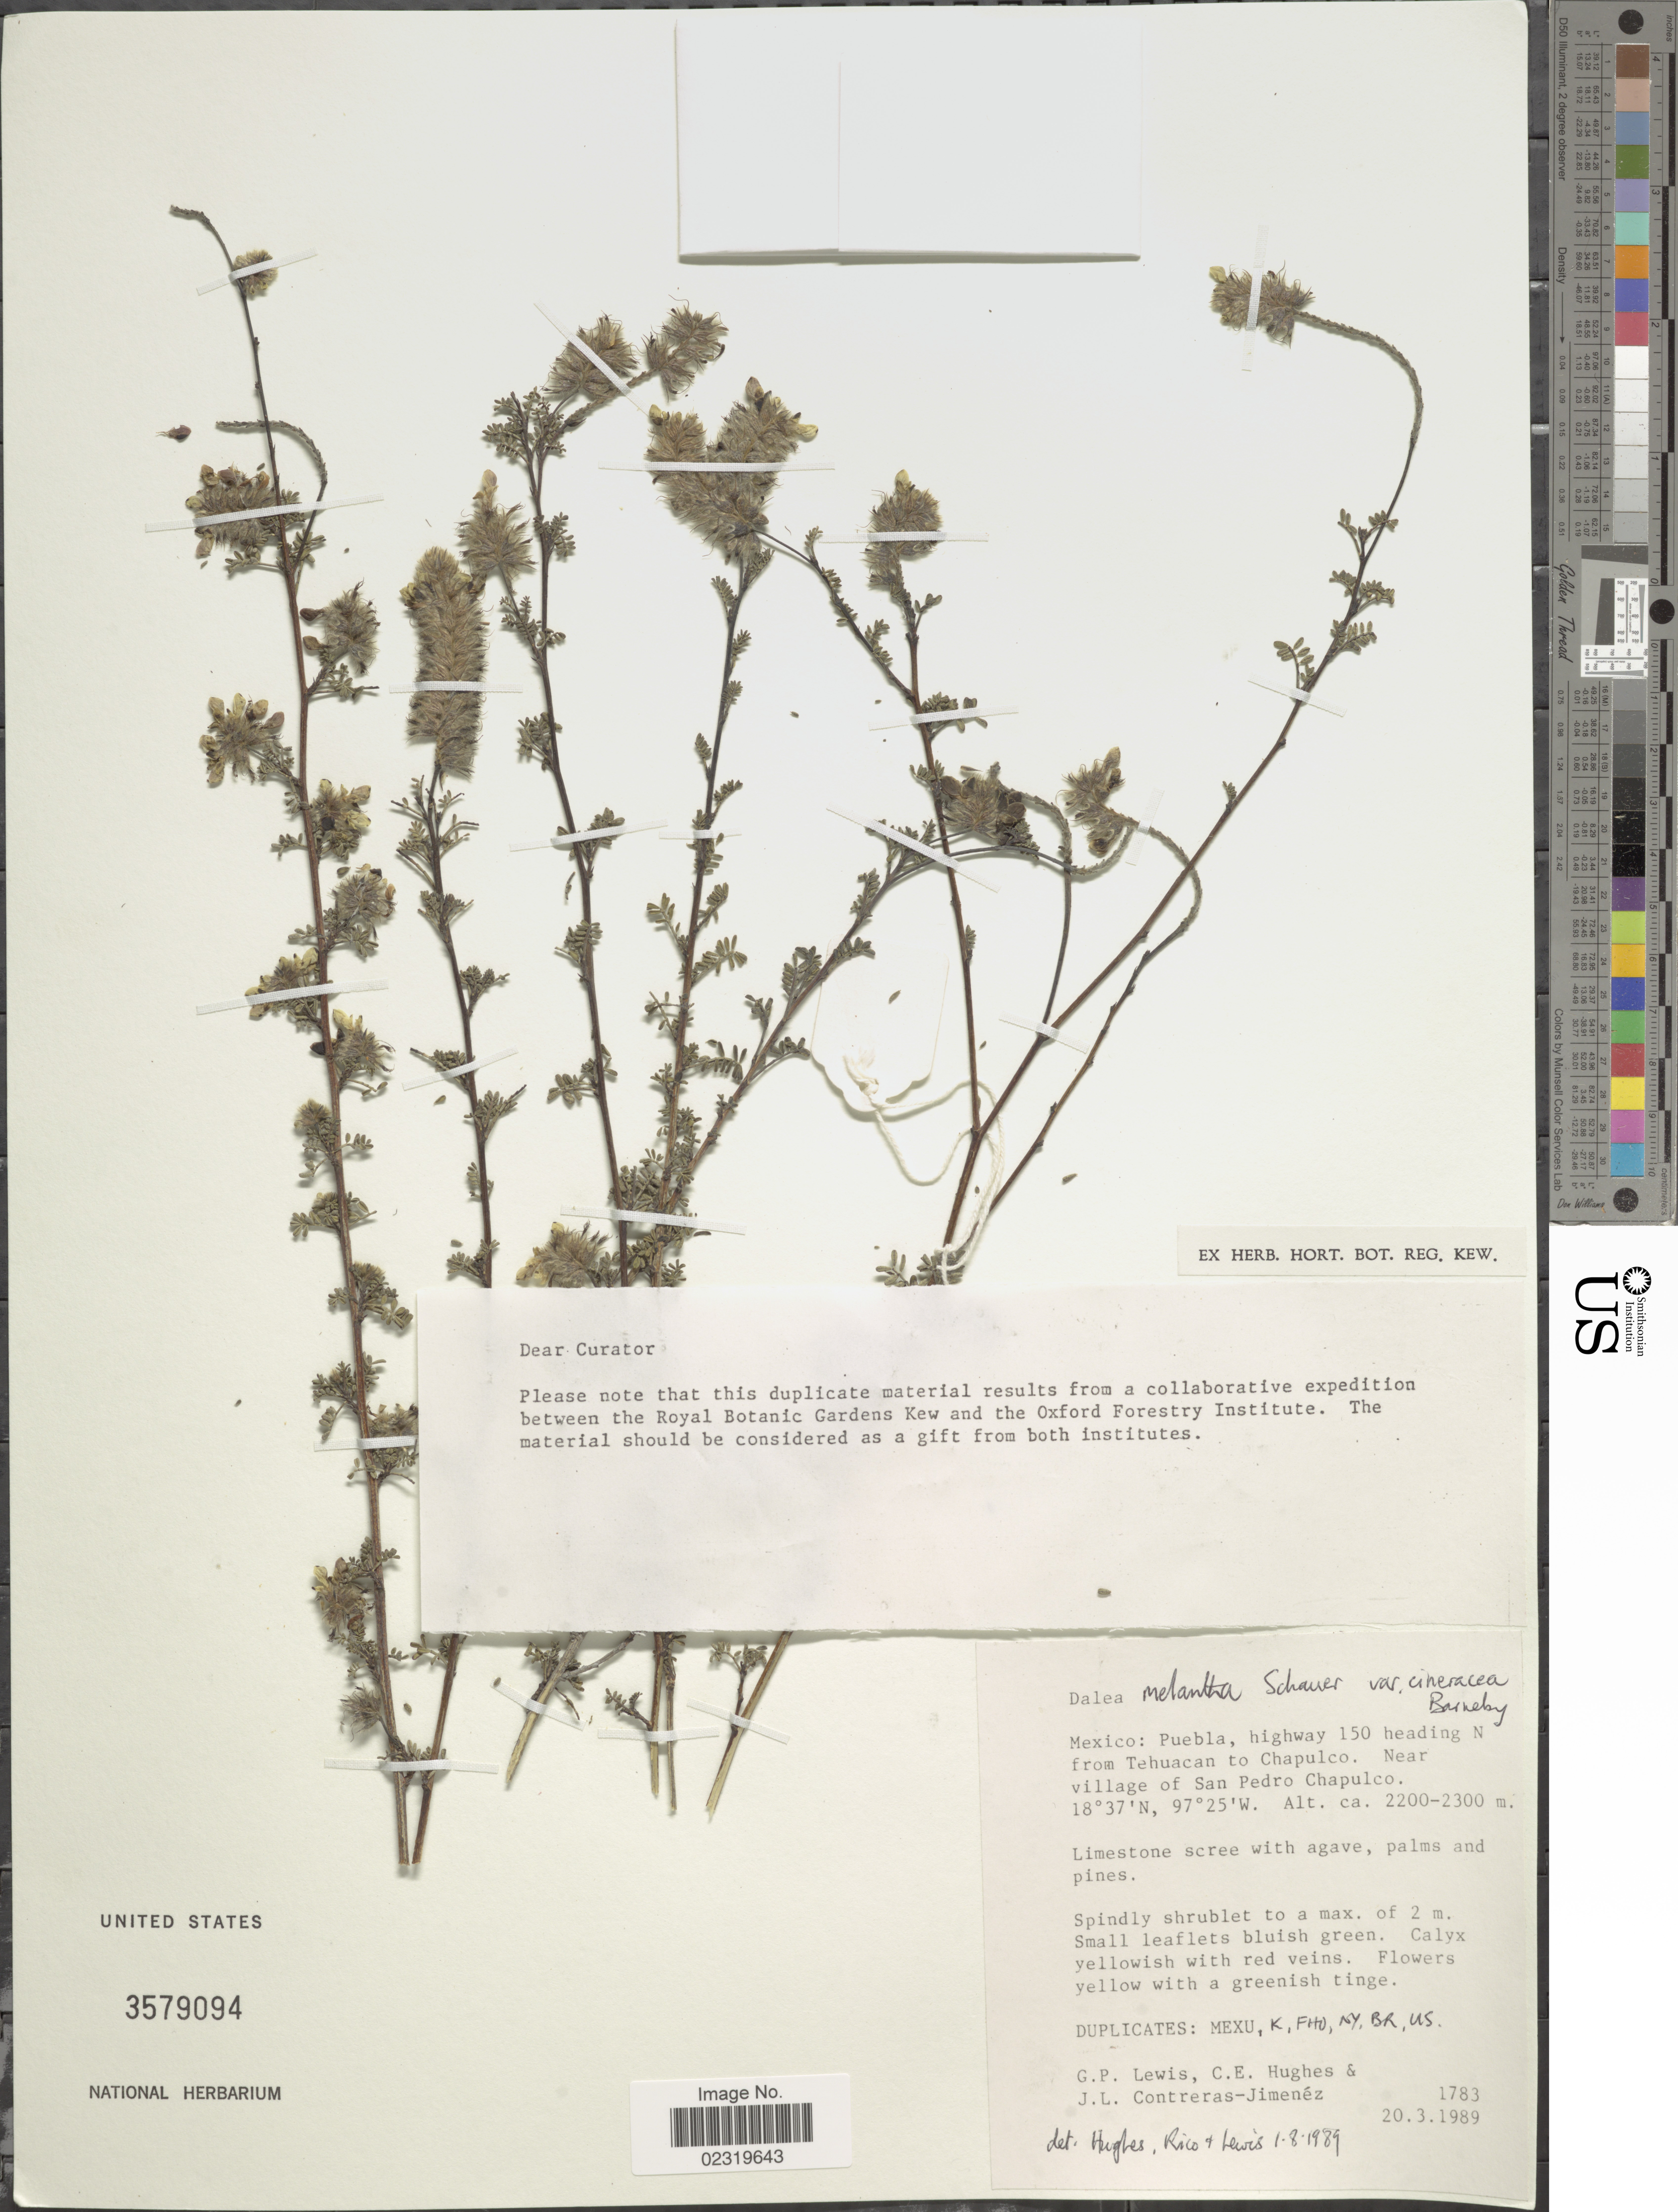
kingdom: Plantae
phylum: Tracheophyta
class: Magnoliopsida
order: Fabales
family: Fabaceae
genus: Dalea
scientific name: Dalea melantha var. cineracea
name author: Barneby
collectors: G. P. Lewis, C. E. Hughes & J. L. Contreras J.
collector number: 1783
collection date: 1989-03-20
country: Mexico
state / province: Puebla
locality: Highway 150 heading N from Tehuacan to Chapulco, near village of San Pedro Chapulco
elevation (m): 2200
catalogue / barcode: US 3579094